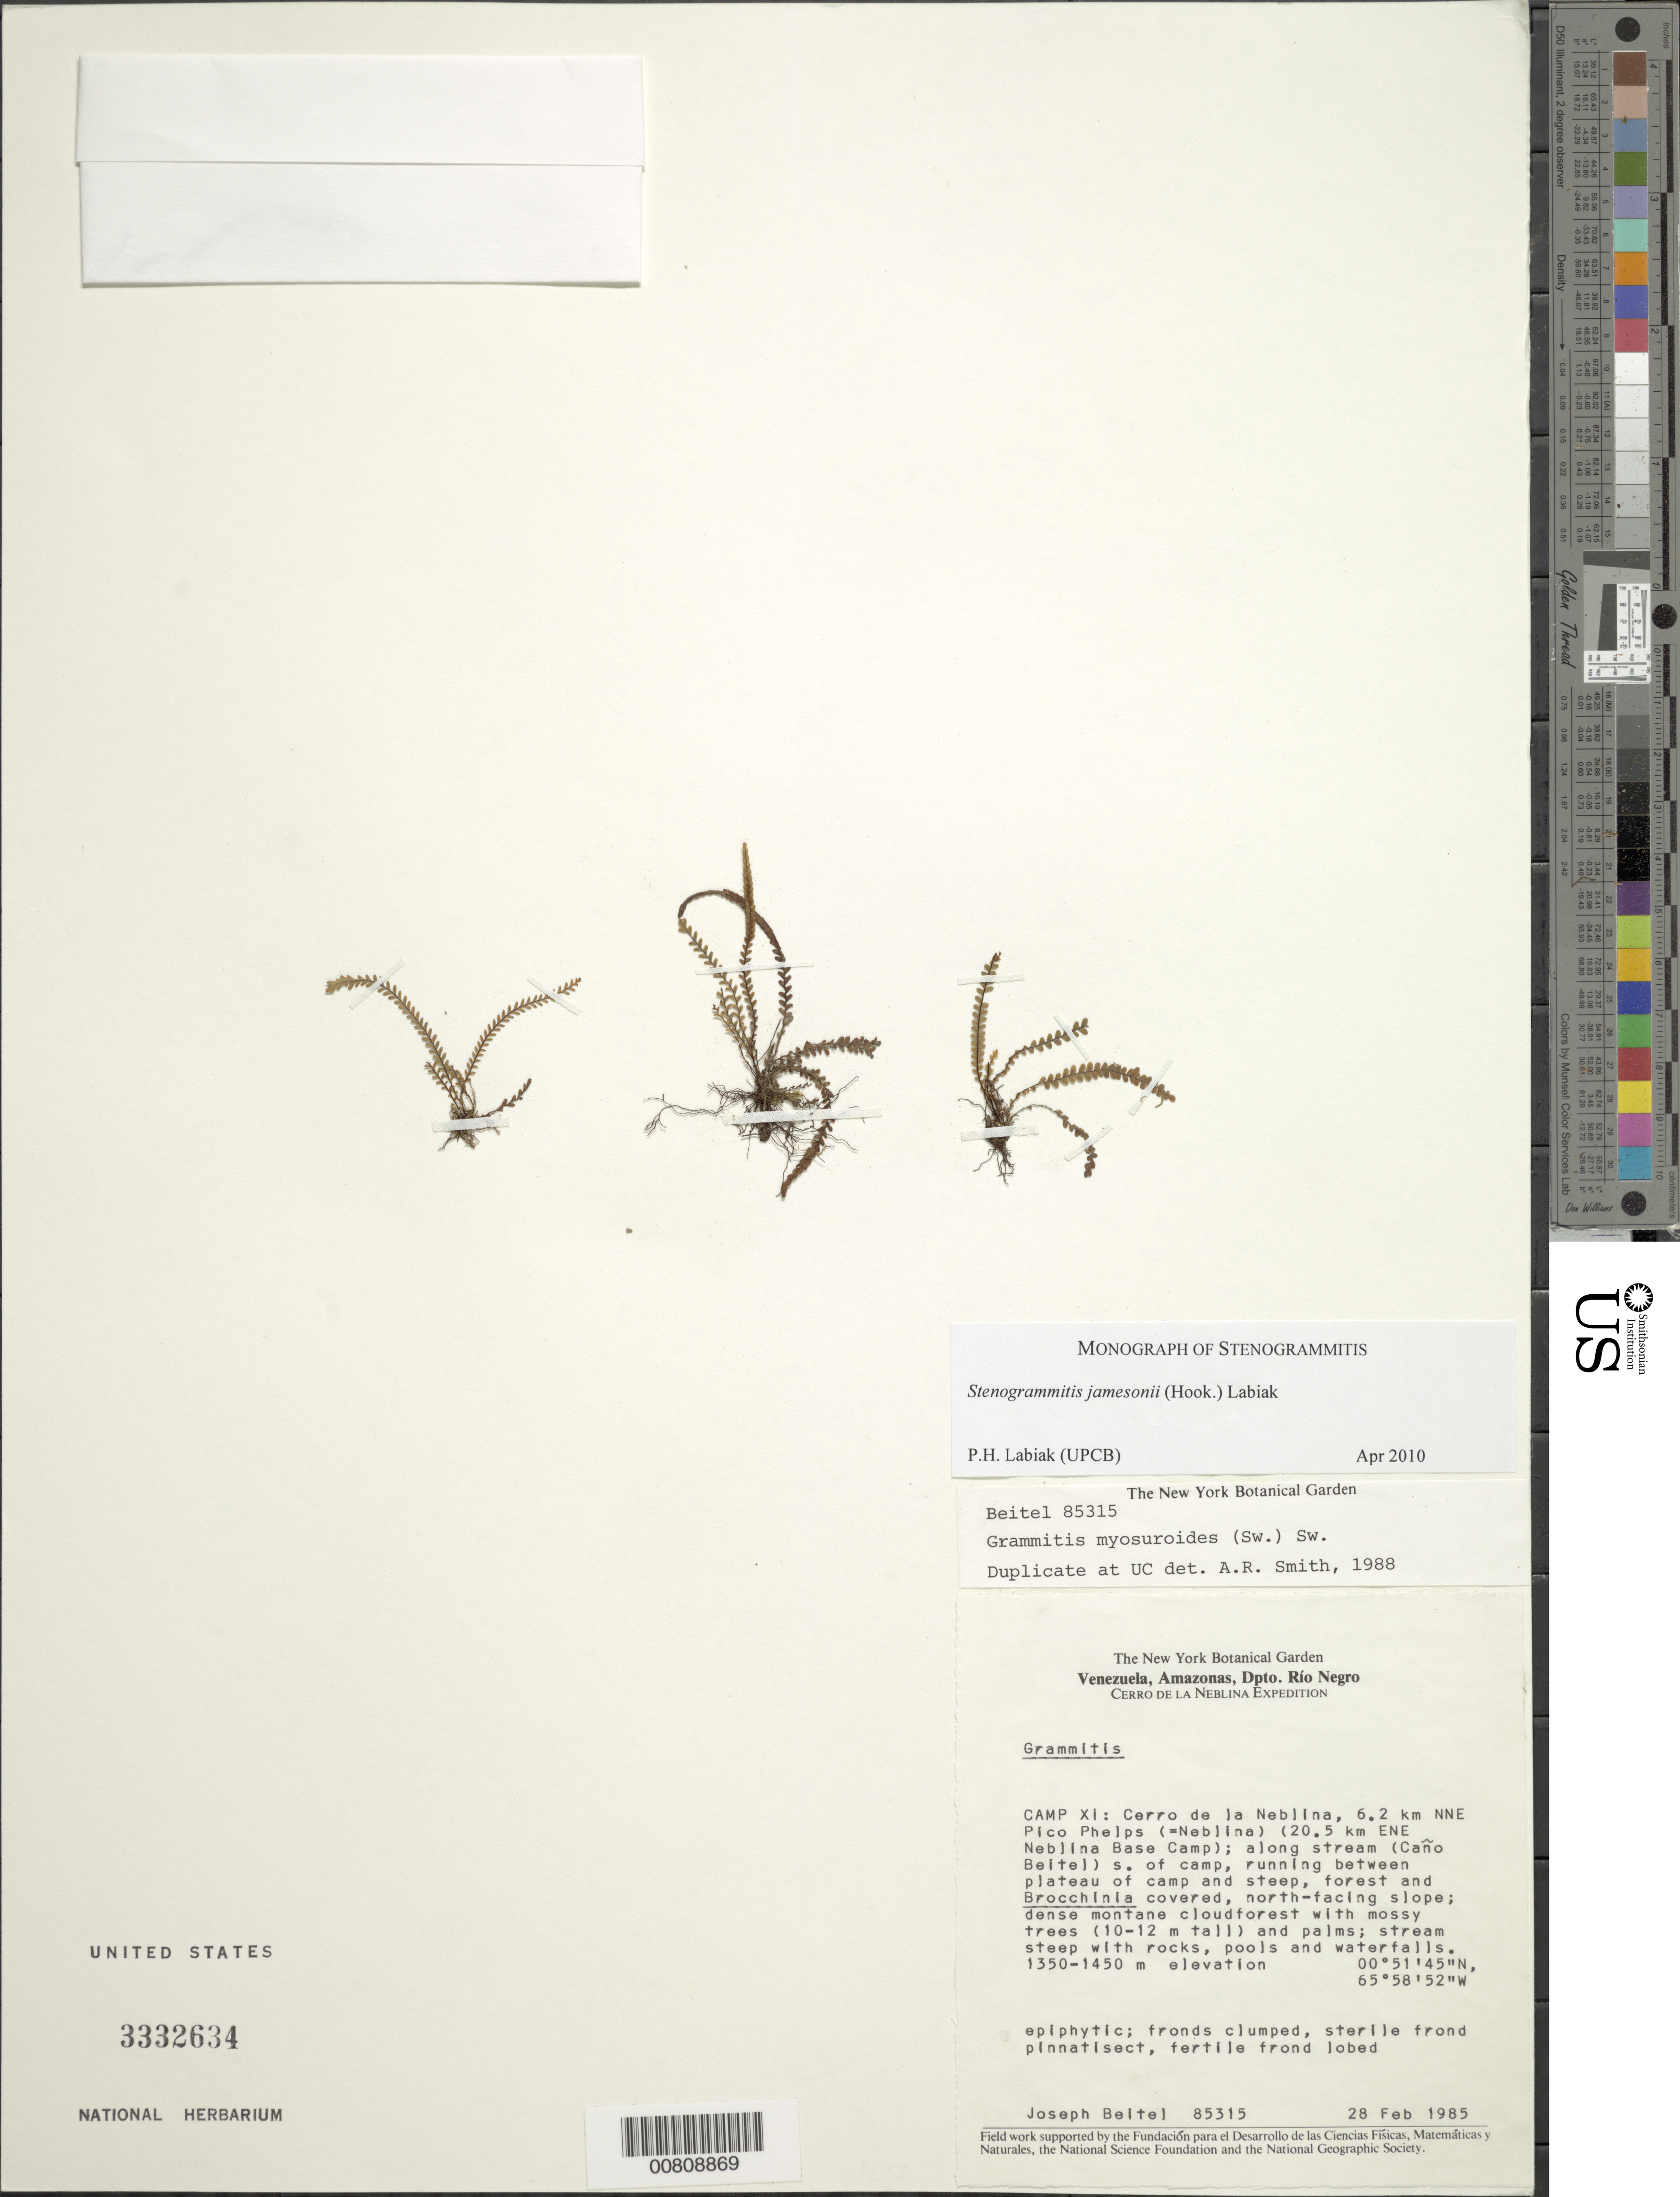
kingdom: Plantae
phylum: Tracheophyta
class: Polypodiopsida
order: Polypodiales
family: Polypodiaceae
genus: Stenogrammitis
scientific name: Stenogrammitis jamesonii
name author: (Hook.) Labiak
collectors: J. M. Beitel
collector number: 85315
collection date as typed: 28-Feb-85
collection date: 1985-02-28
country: Venezuela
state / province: Amazonas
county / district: Río Negro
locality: Cerro de la Neblina, Camp XI, 6.2 km NNE Pico Phelps (= Neblina) (20.5 km ENE Neblina Base Camp), along stream (Caño Beiltel) S of camp, running between plateau of camp and steep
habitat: Dense montane cloud forest with mossy trees (10-12 m tall) and palms; stream steep with rocks, pools and waterfalls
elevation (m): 1430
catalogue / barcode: US 3332634